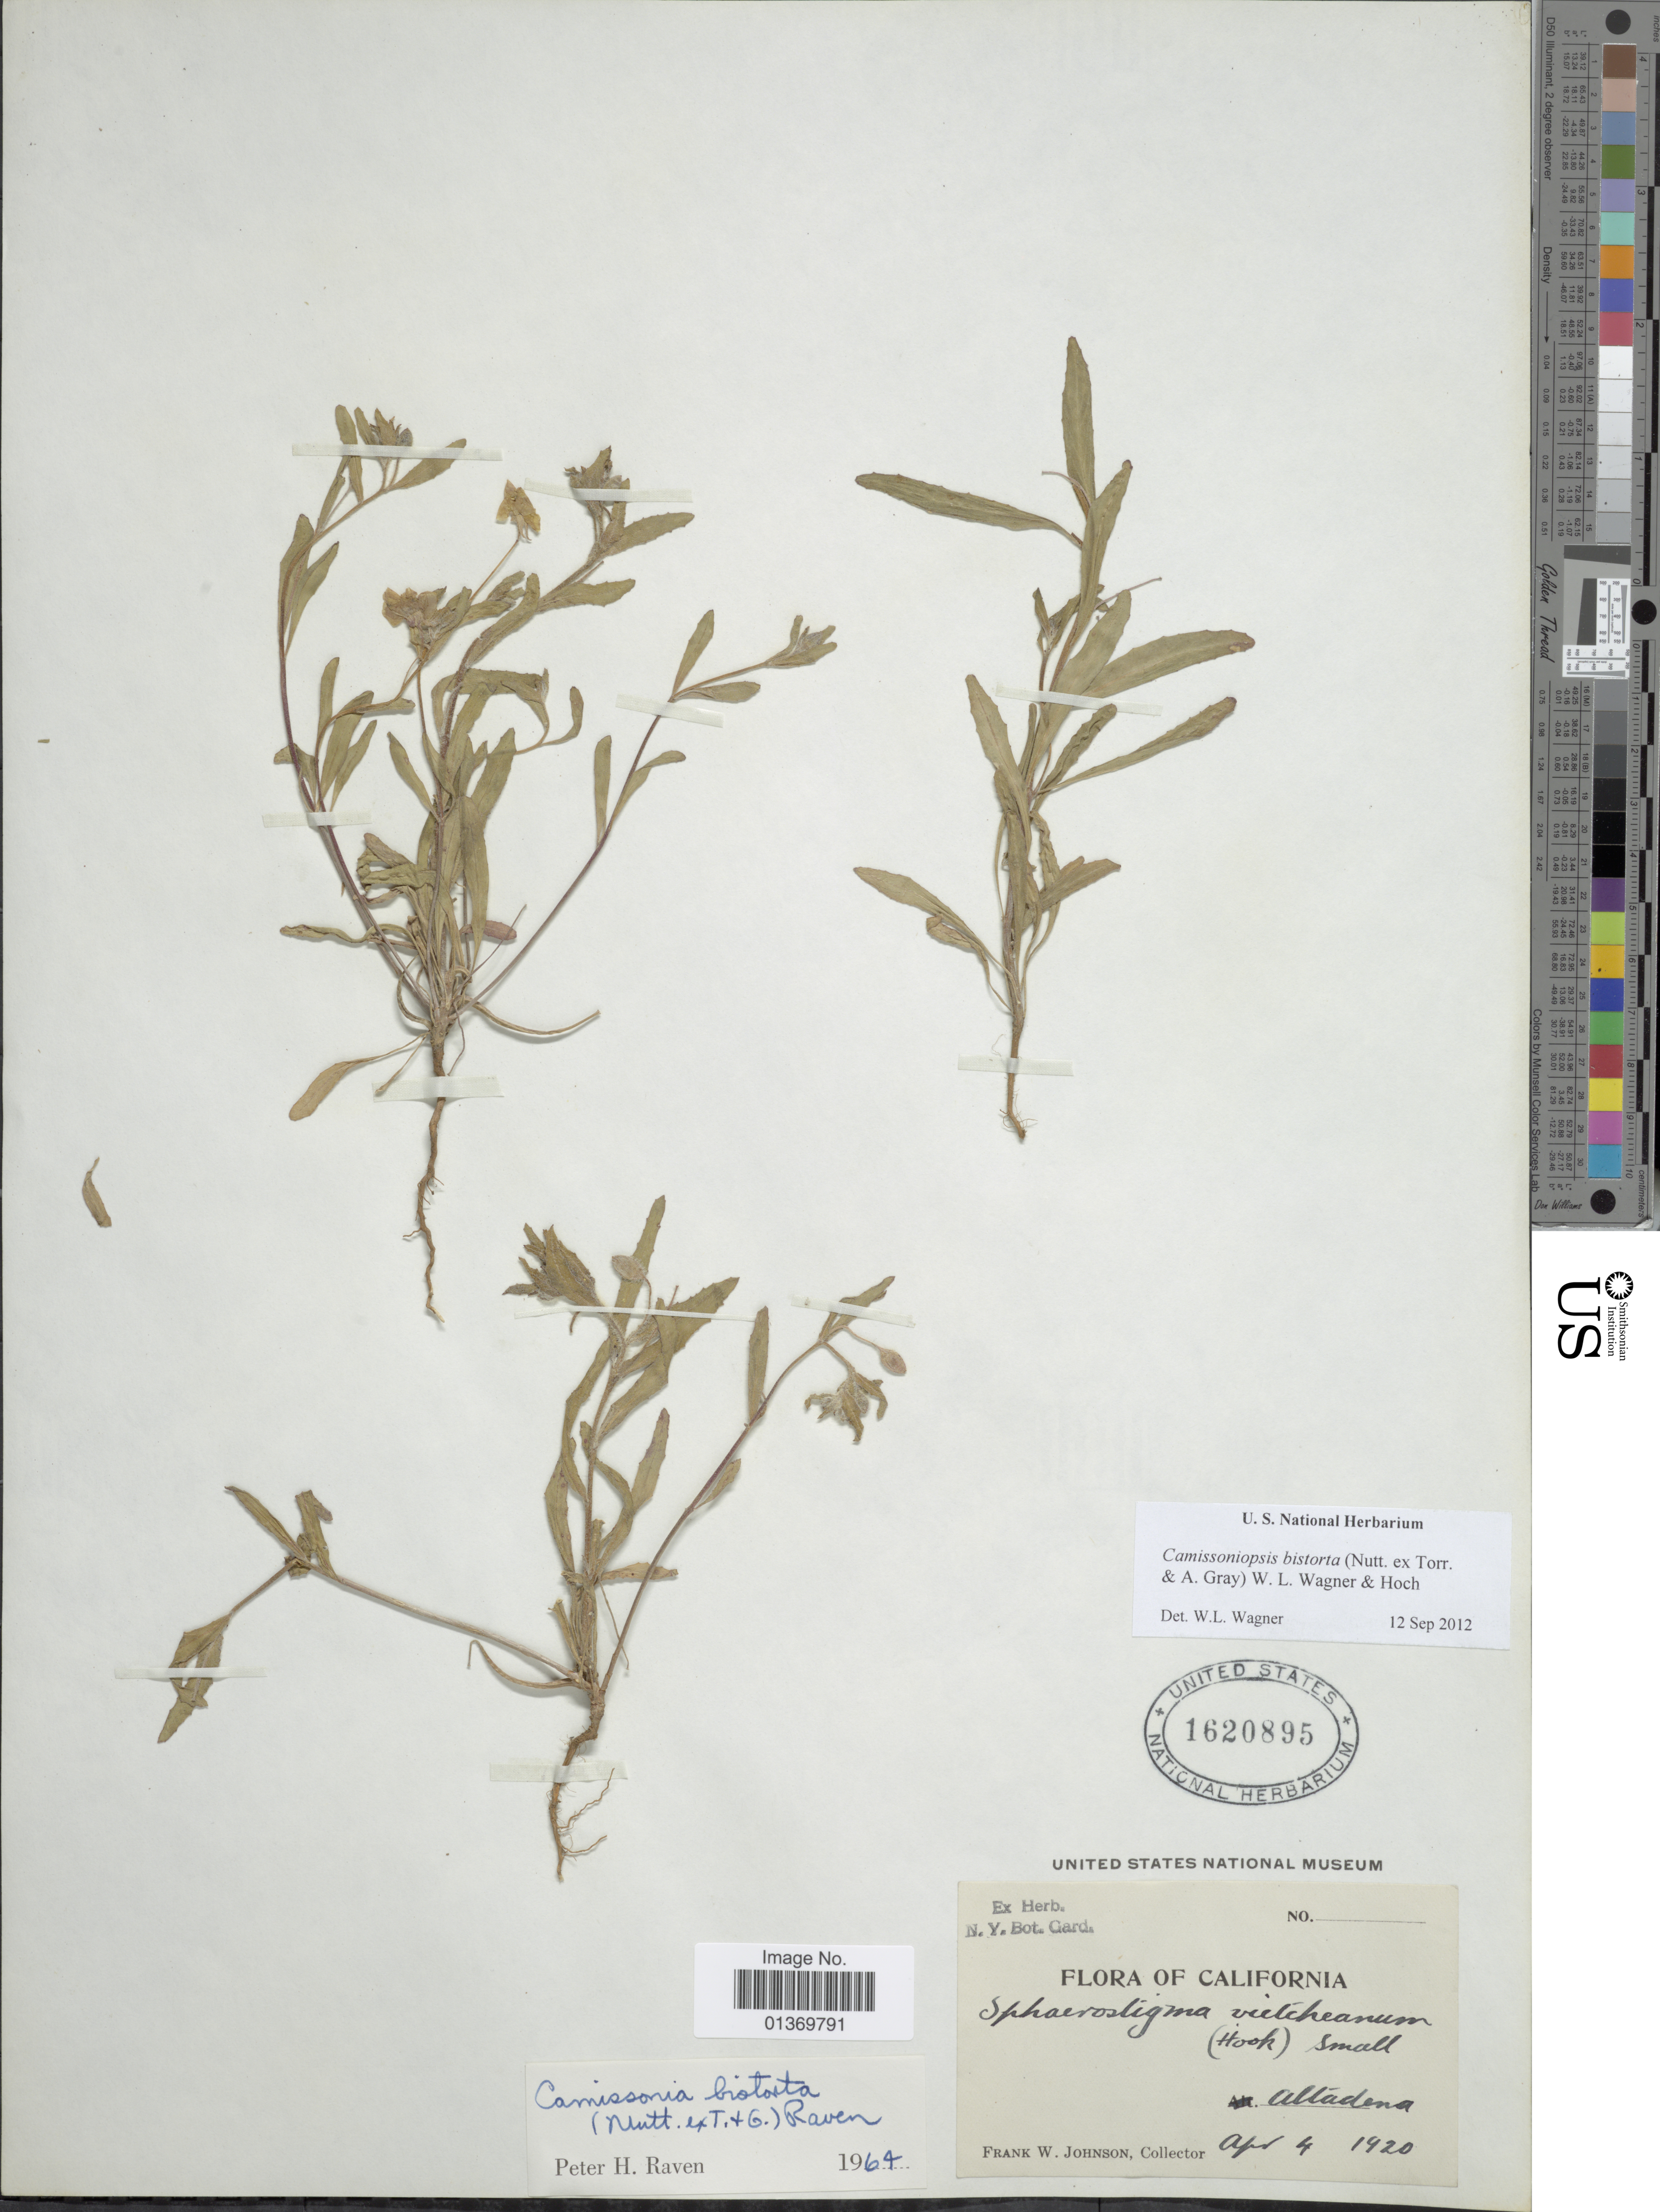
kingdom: Plantae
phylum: Tracheophyta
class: Magnoliopsida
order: Myrtales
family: Onagraceae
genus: Camissoniopsis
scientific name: Camissoniopsis bistorta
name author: (Nutt. ex Torr. & A. Gray) W.L. Wagner & Hoch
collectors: F. W. Johnson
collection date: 1920-04-04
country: United States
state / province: California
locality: Altadena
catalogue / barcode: US 1620895